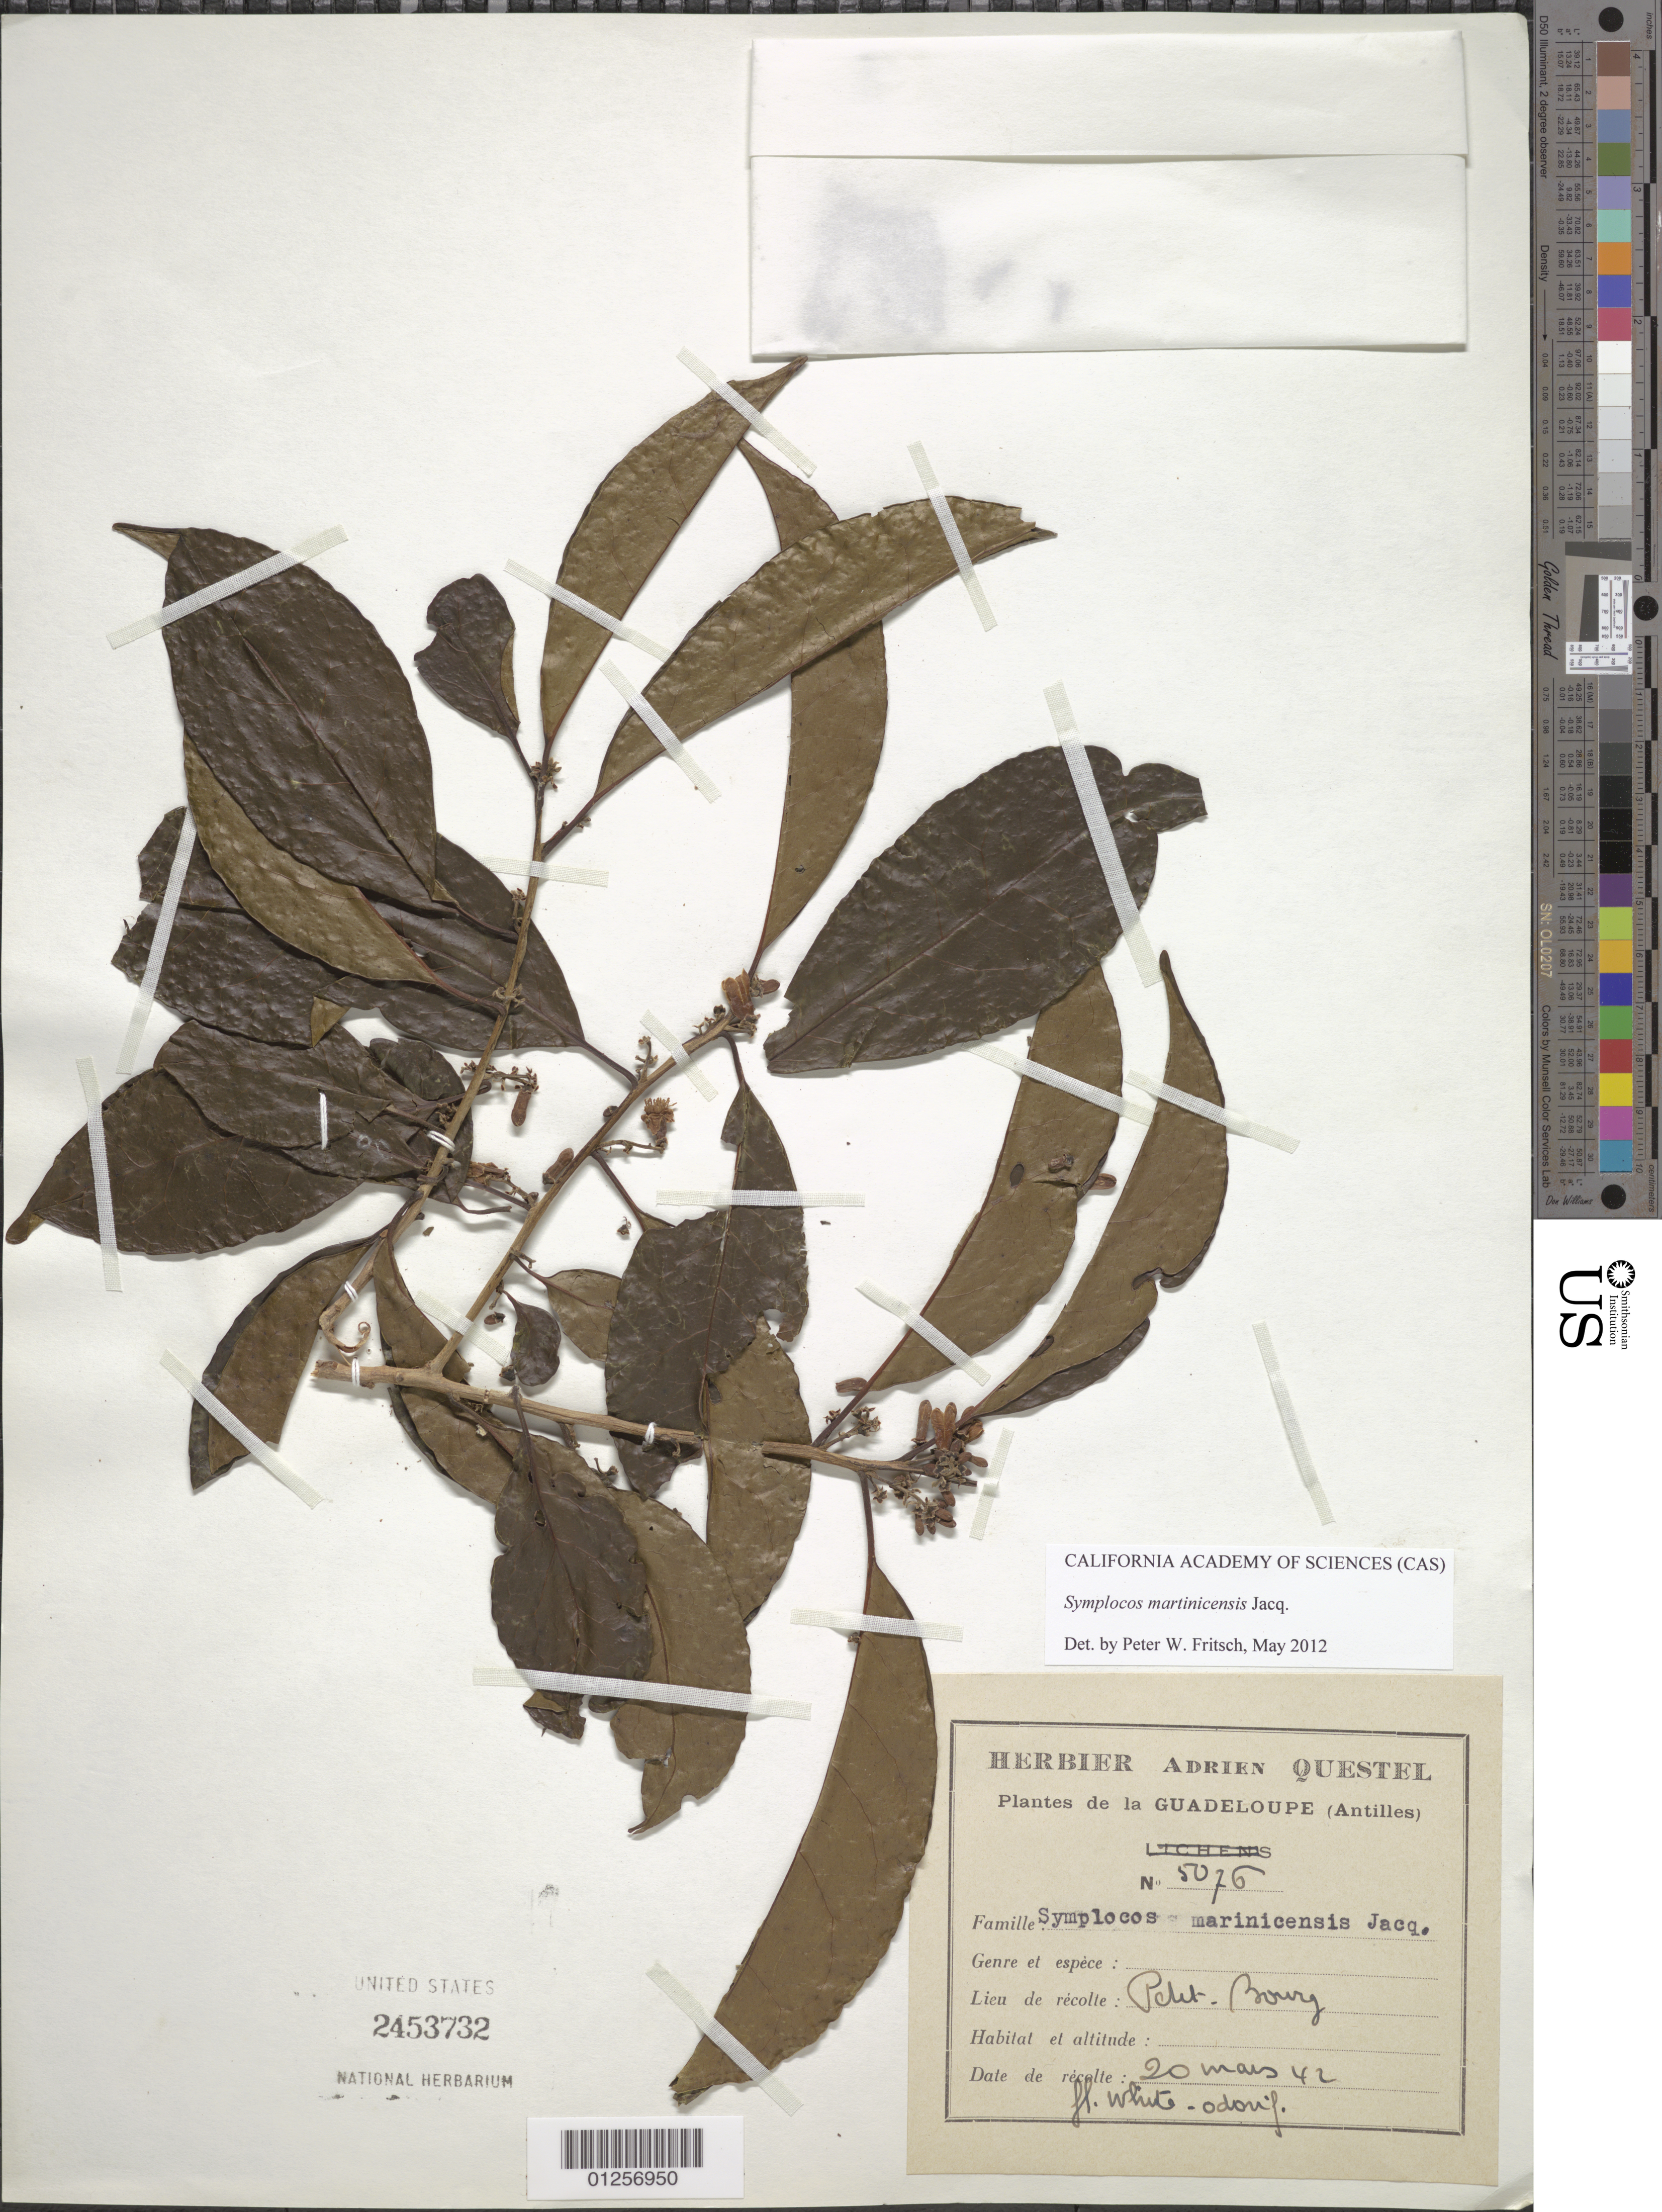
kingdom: Plantae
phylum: Tracheophyta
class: Magnoliopsida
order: Ericales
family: Symplocaceae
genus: Symplocos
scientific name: Symplocos martinicensis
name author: Jacq.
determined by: Fritsch, Peter W.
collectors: A. Questel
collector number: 5076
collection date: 1942-03-20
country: Guadeloupe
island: Basse Terre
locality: Petit Bourg.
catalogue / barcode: US 2453732